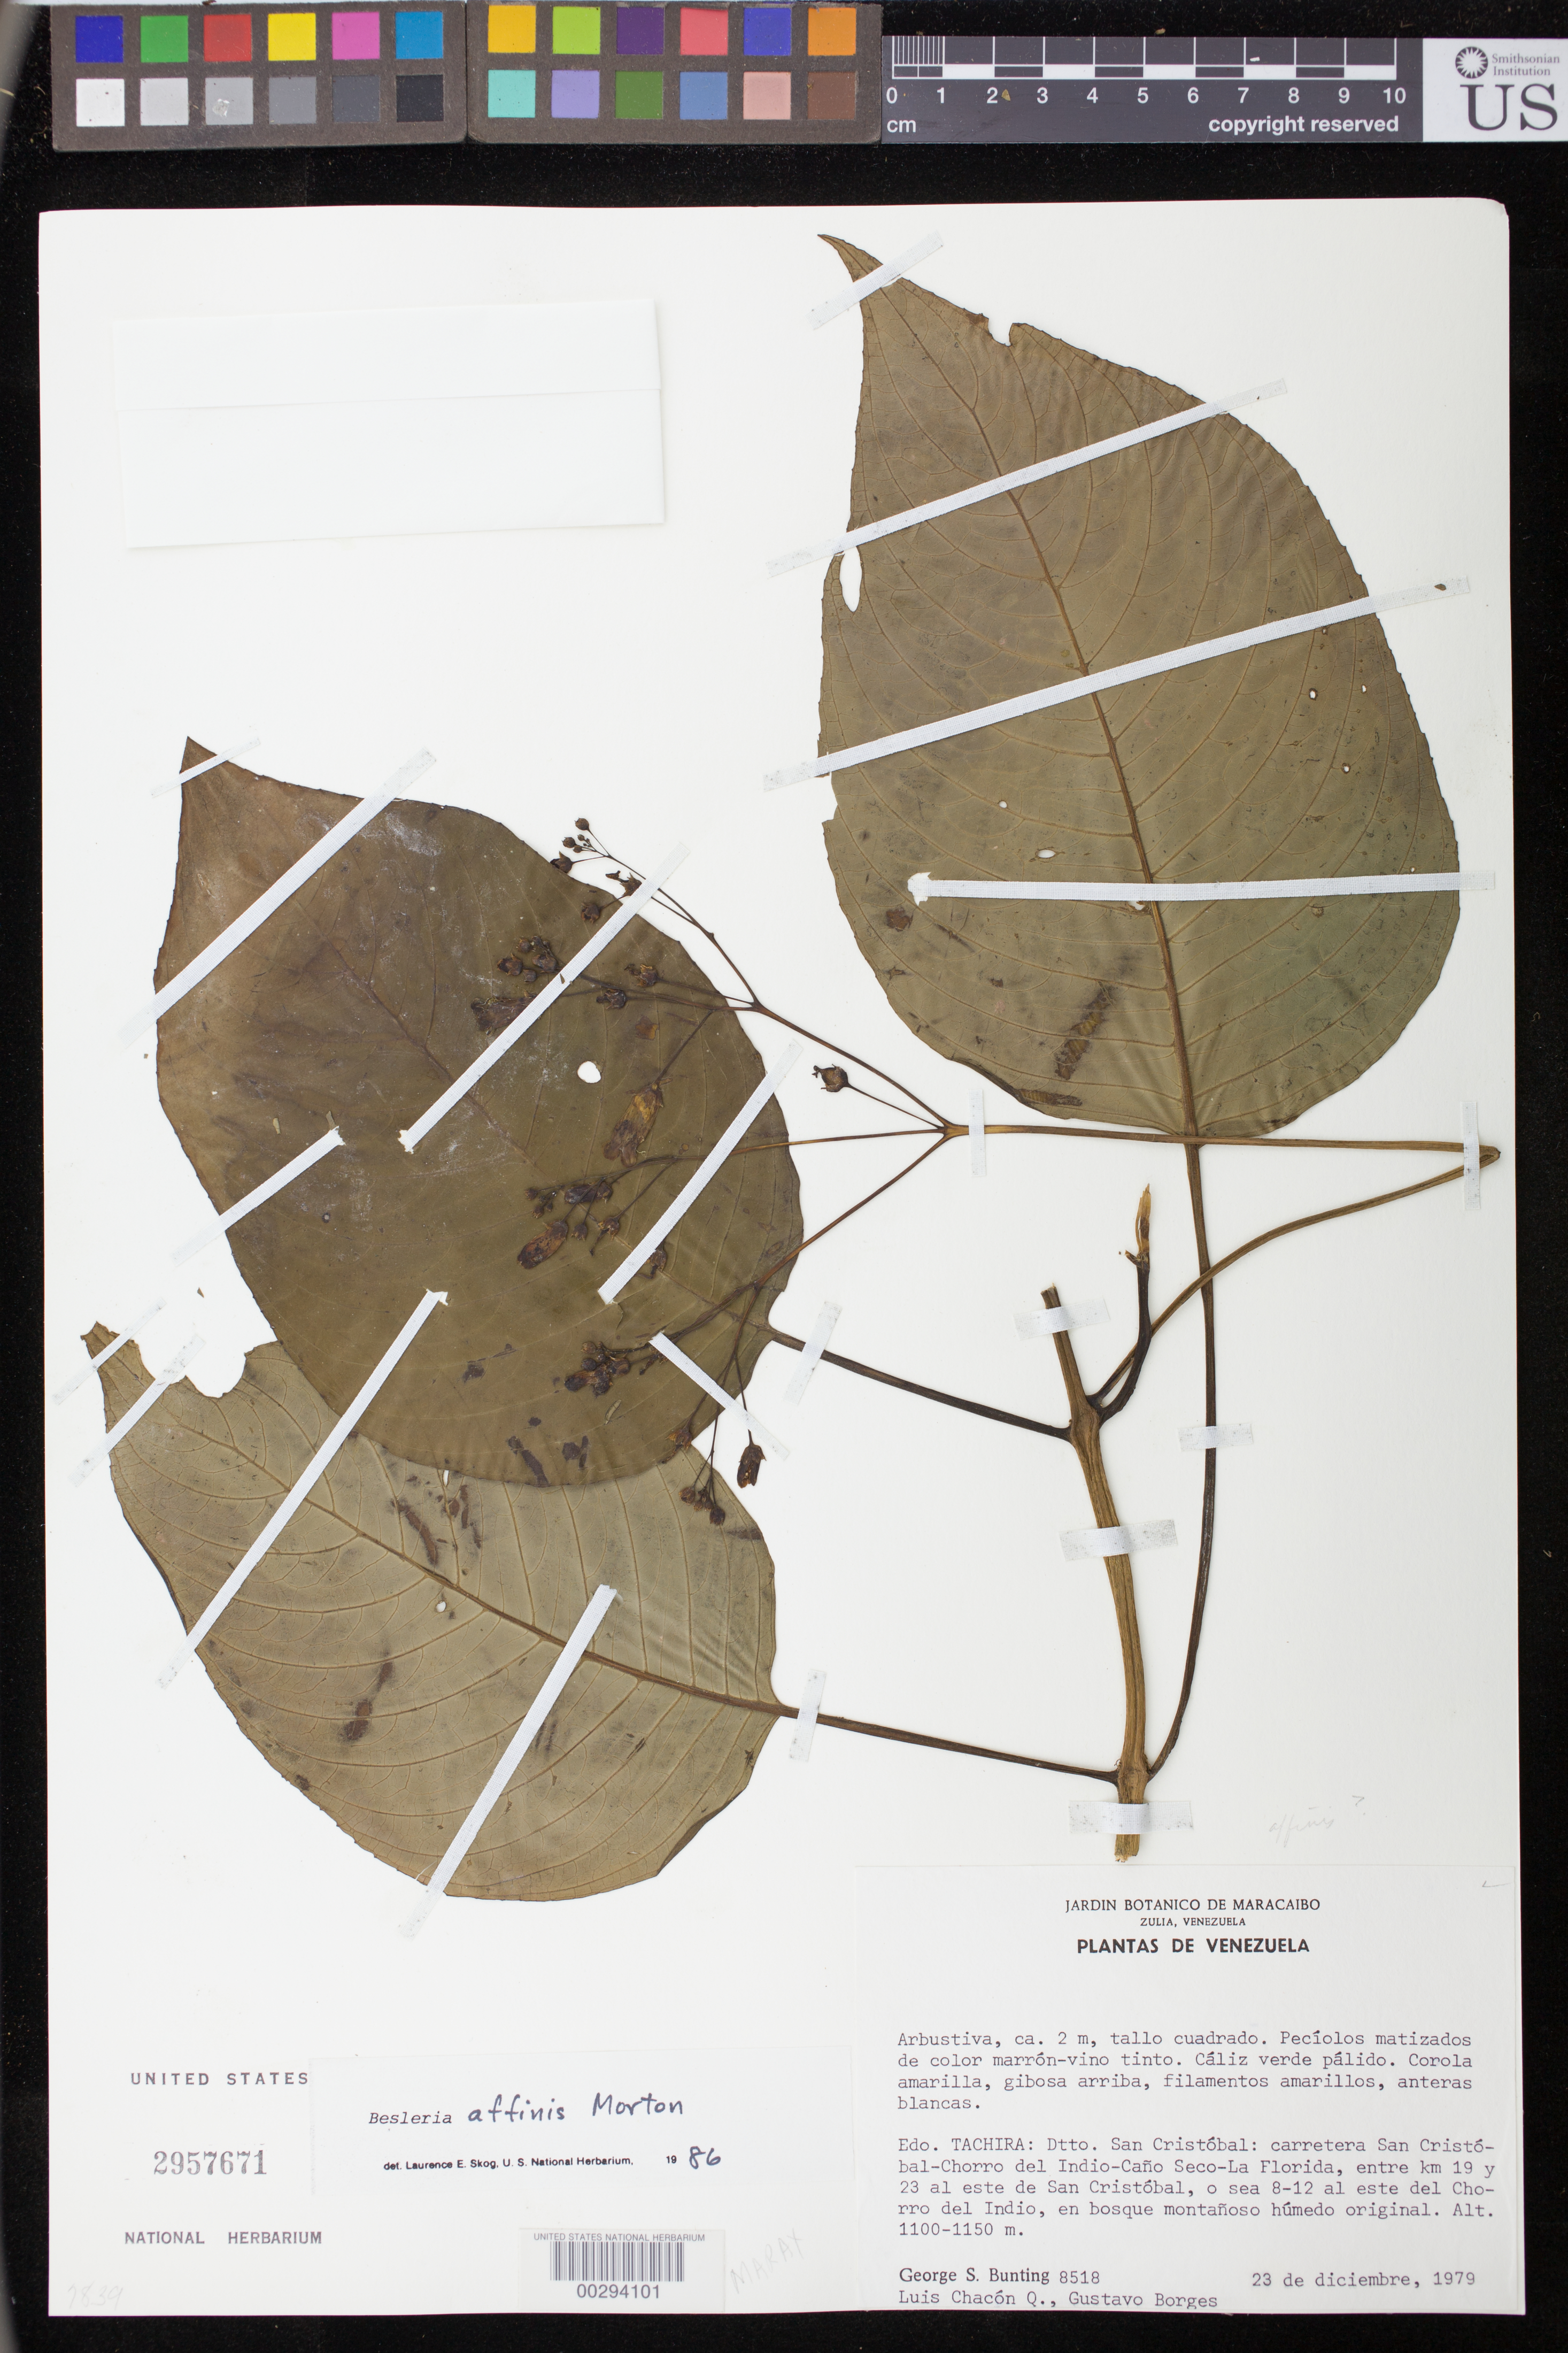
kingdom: Plantae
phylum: Tracheophyta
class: Magnoliopsida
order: Lamiales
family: Gesneriaceae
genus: Besleria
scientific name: Besleria affinis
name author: C.V. Morton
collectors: G. S. Bunting, L. Chacon-Q. & G. Borges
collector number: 8518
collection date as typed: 23 Dec 1979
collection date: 1979-12-23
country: Venezuela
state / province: Táchira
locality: Dist. San Cristobal, San Cristobal-Chorro del Indio-Cano Seco-La Florida highway, between 19 and 23 km E of San Cristobal, ...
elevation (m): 1100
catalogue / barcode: US 2957671